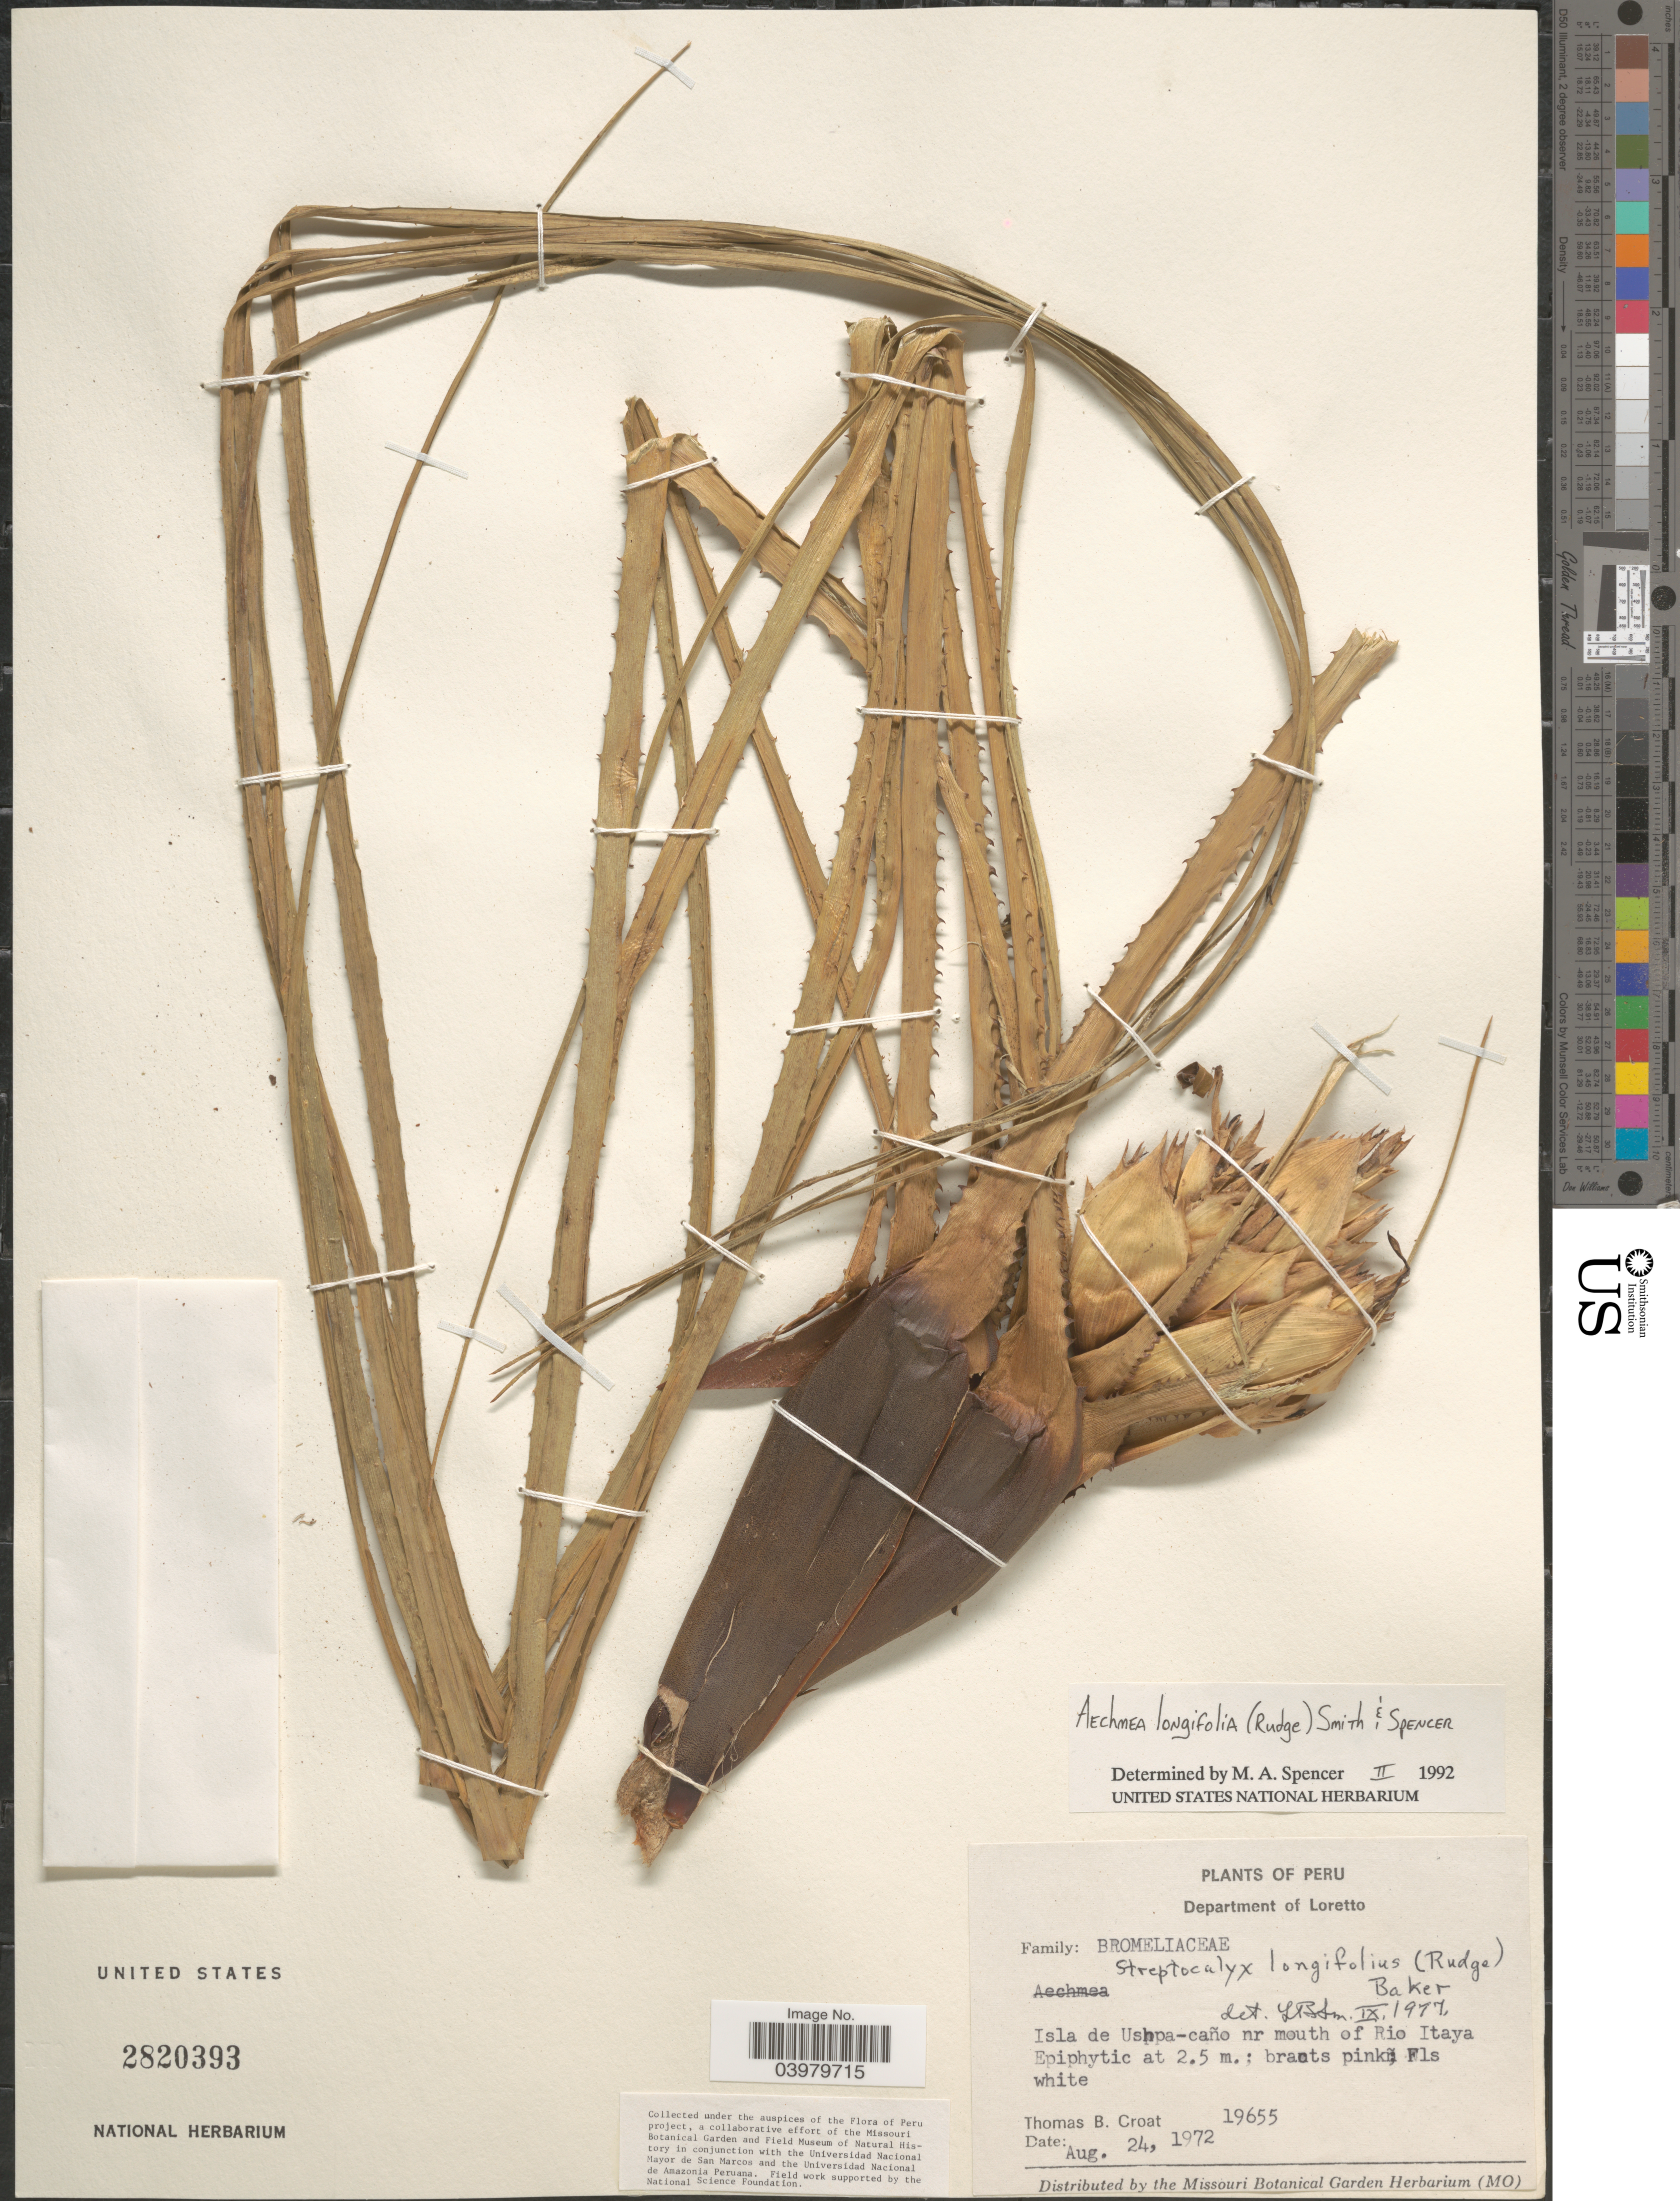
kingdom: Plantae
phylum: Tracheophyta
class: Liliopsida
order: Poales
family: Bromeliaceae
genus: Aechmea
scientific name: Aechmea longifolia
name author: (Rudge) L.B. Sm. & M.A. Spencer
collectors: T. B. Croat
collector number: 19655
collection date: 1972-08-24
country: Peru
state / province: Loreto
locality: Department of Loretto. Isla de Ushpa-caño nr mouth of Rio Itaya Epiphytic at 2.5 m.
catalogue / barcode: US 2820393